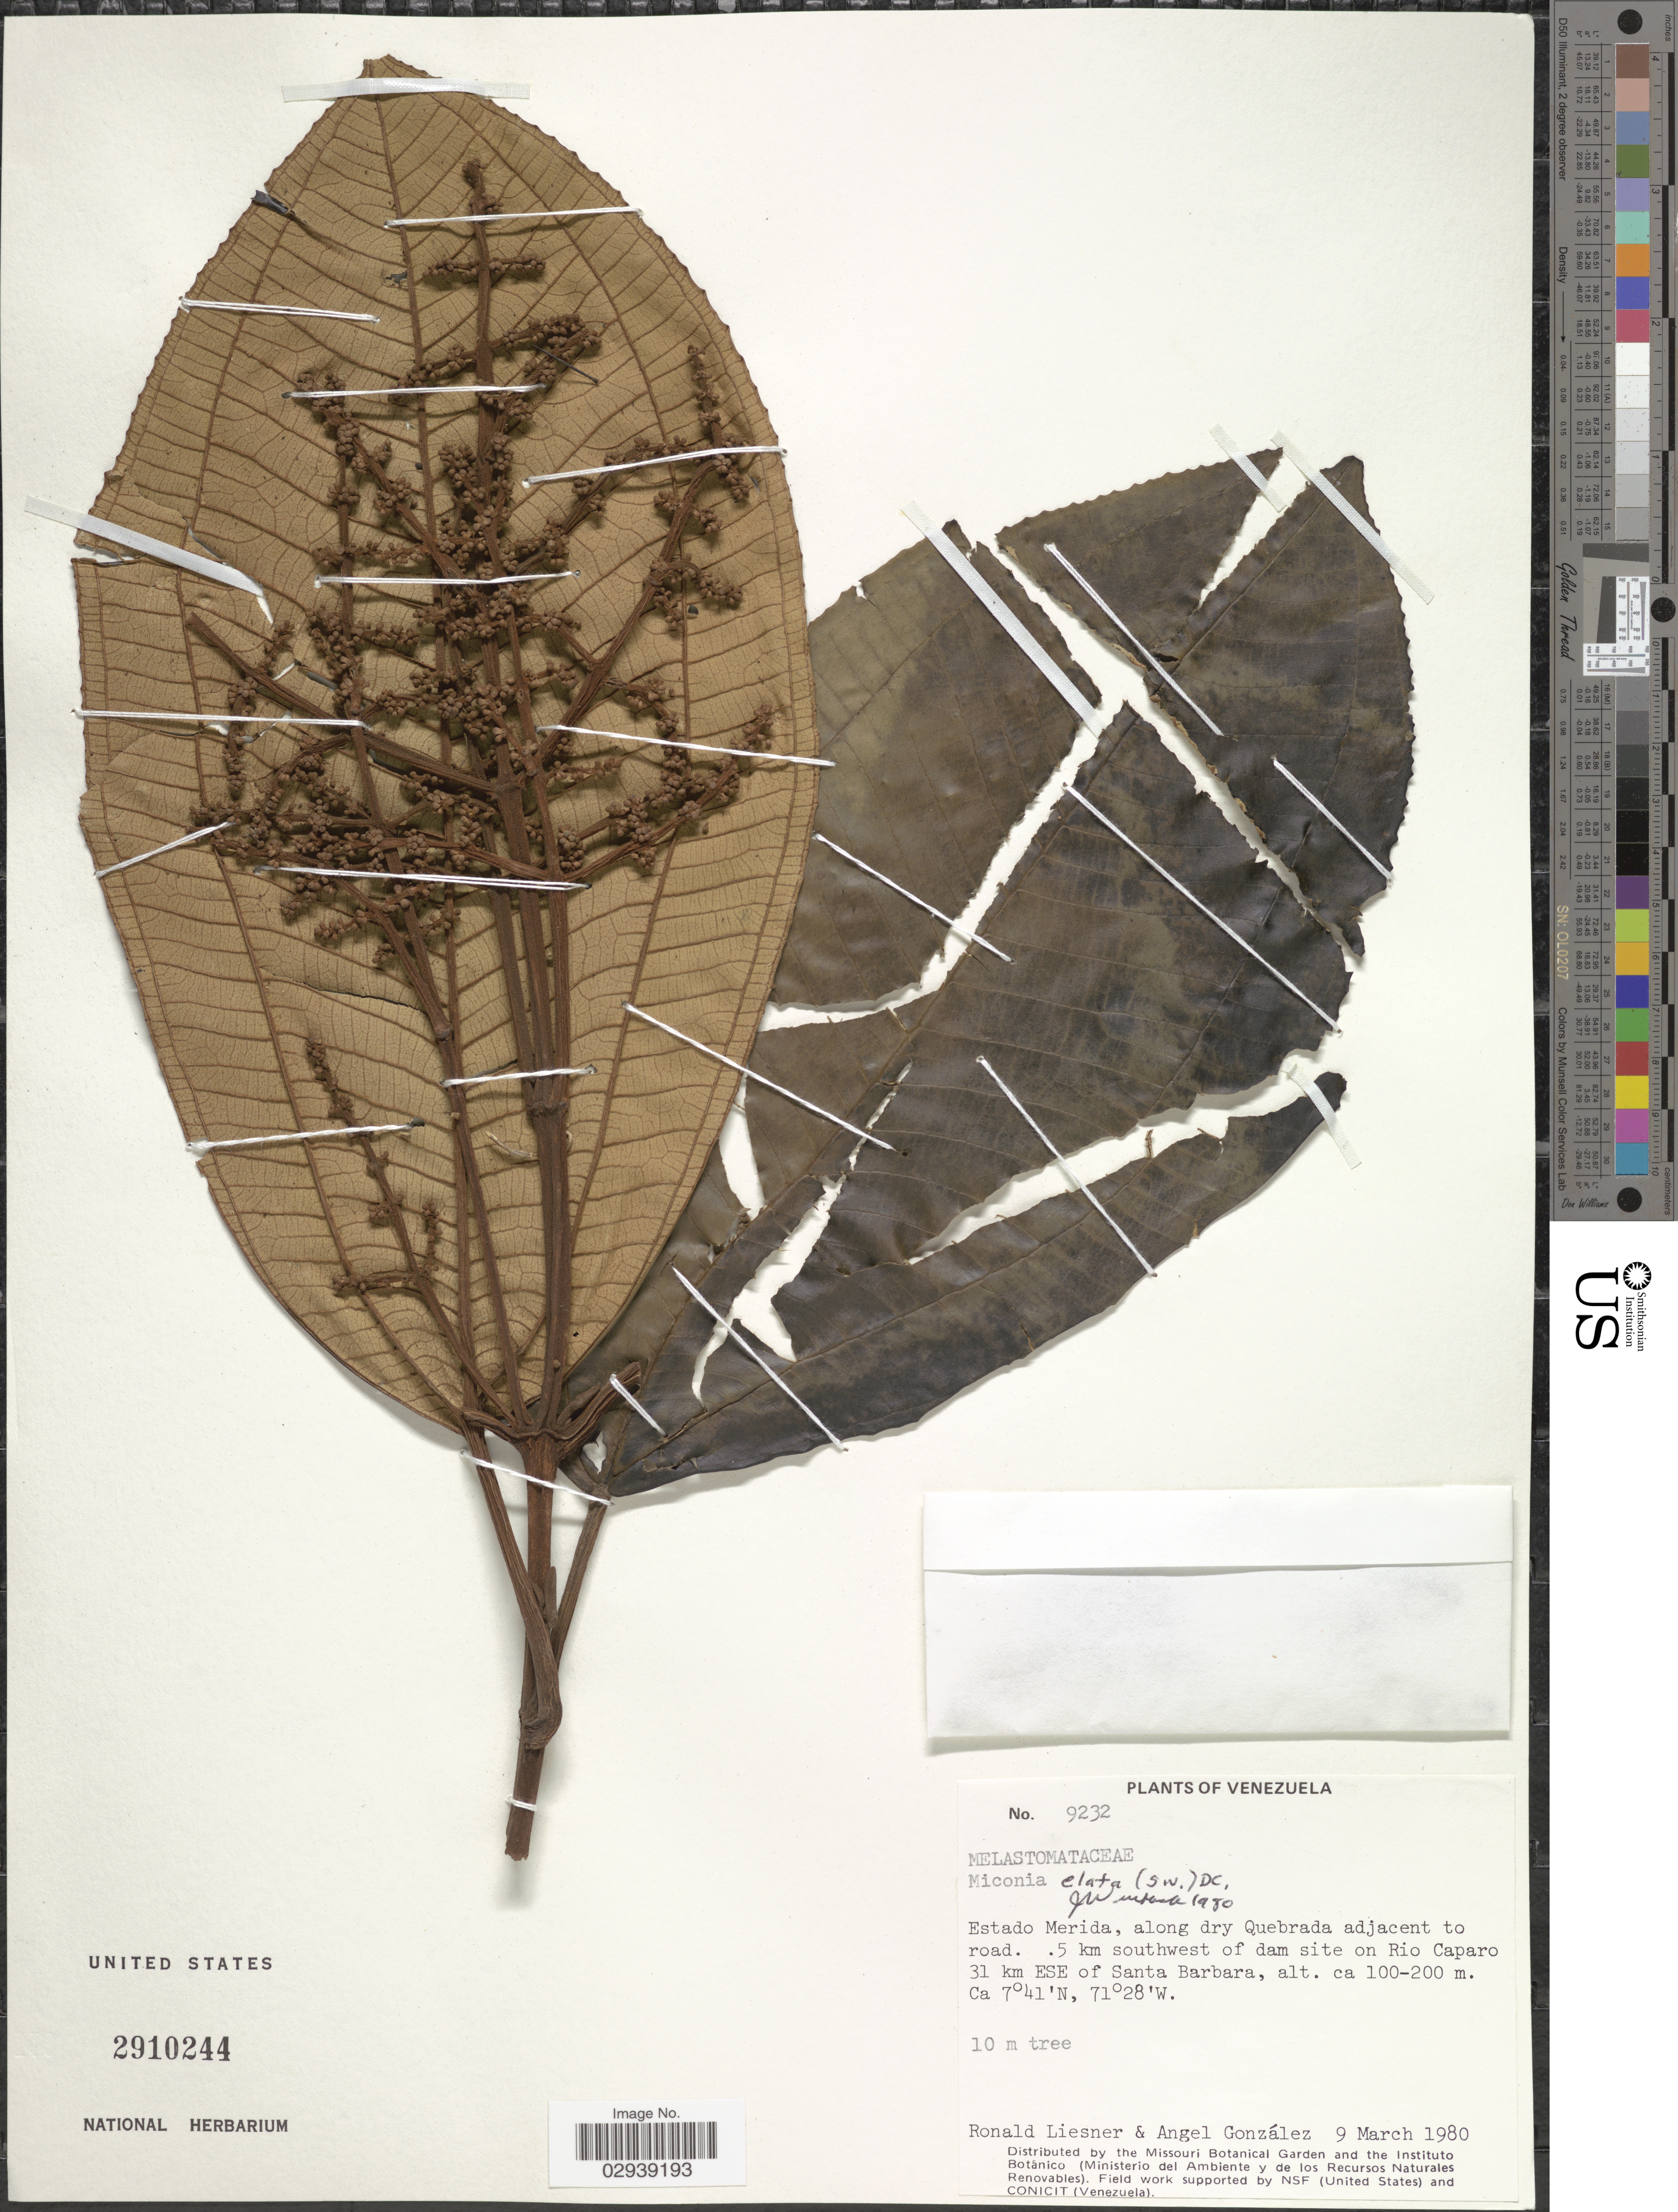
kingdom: Plantae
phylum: Tracheophyta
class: Magnoliopsida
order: Myrtales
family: Melastomataceae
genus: Miconia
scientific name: Miconia elata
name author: (Sw.) DC.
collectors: R. L. Liesner & A. C. González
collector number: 9232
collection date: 1980-03-09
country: Venezuela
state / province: Mérida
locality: Along dry Quebrada adjacent to road. .5 km southwest of dam site on Rio Caparo 31 km ESE of Santa Barbara.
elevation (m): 100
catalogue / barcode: US 2910244